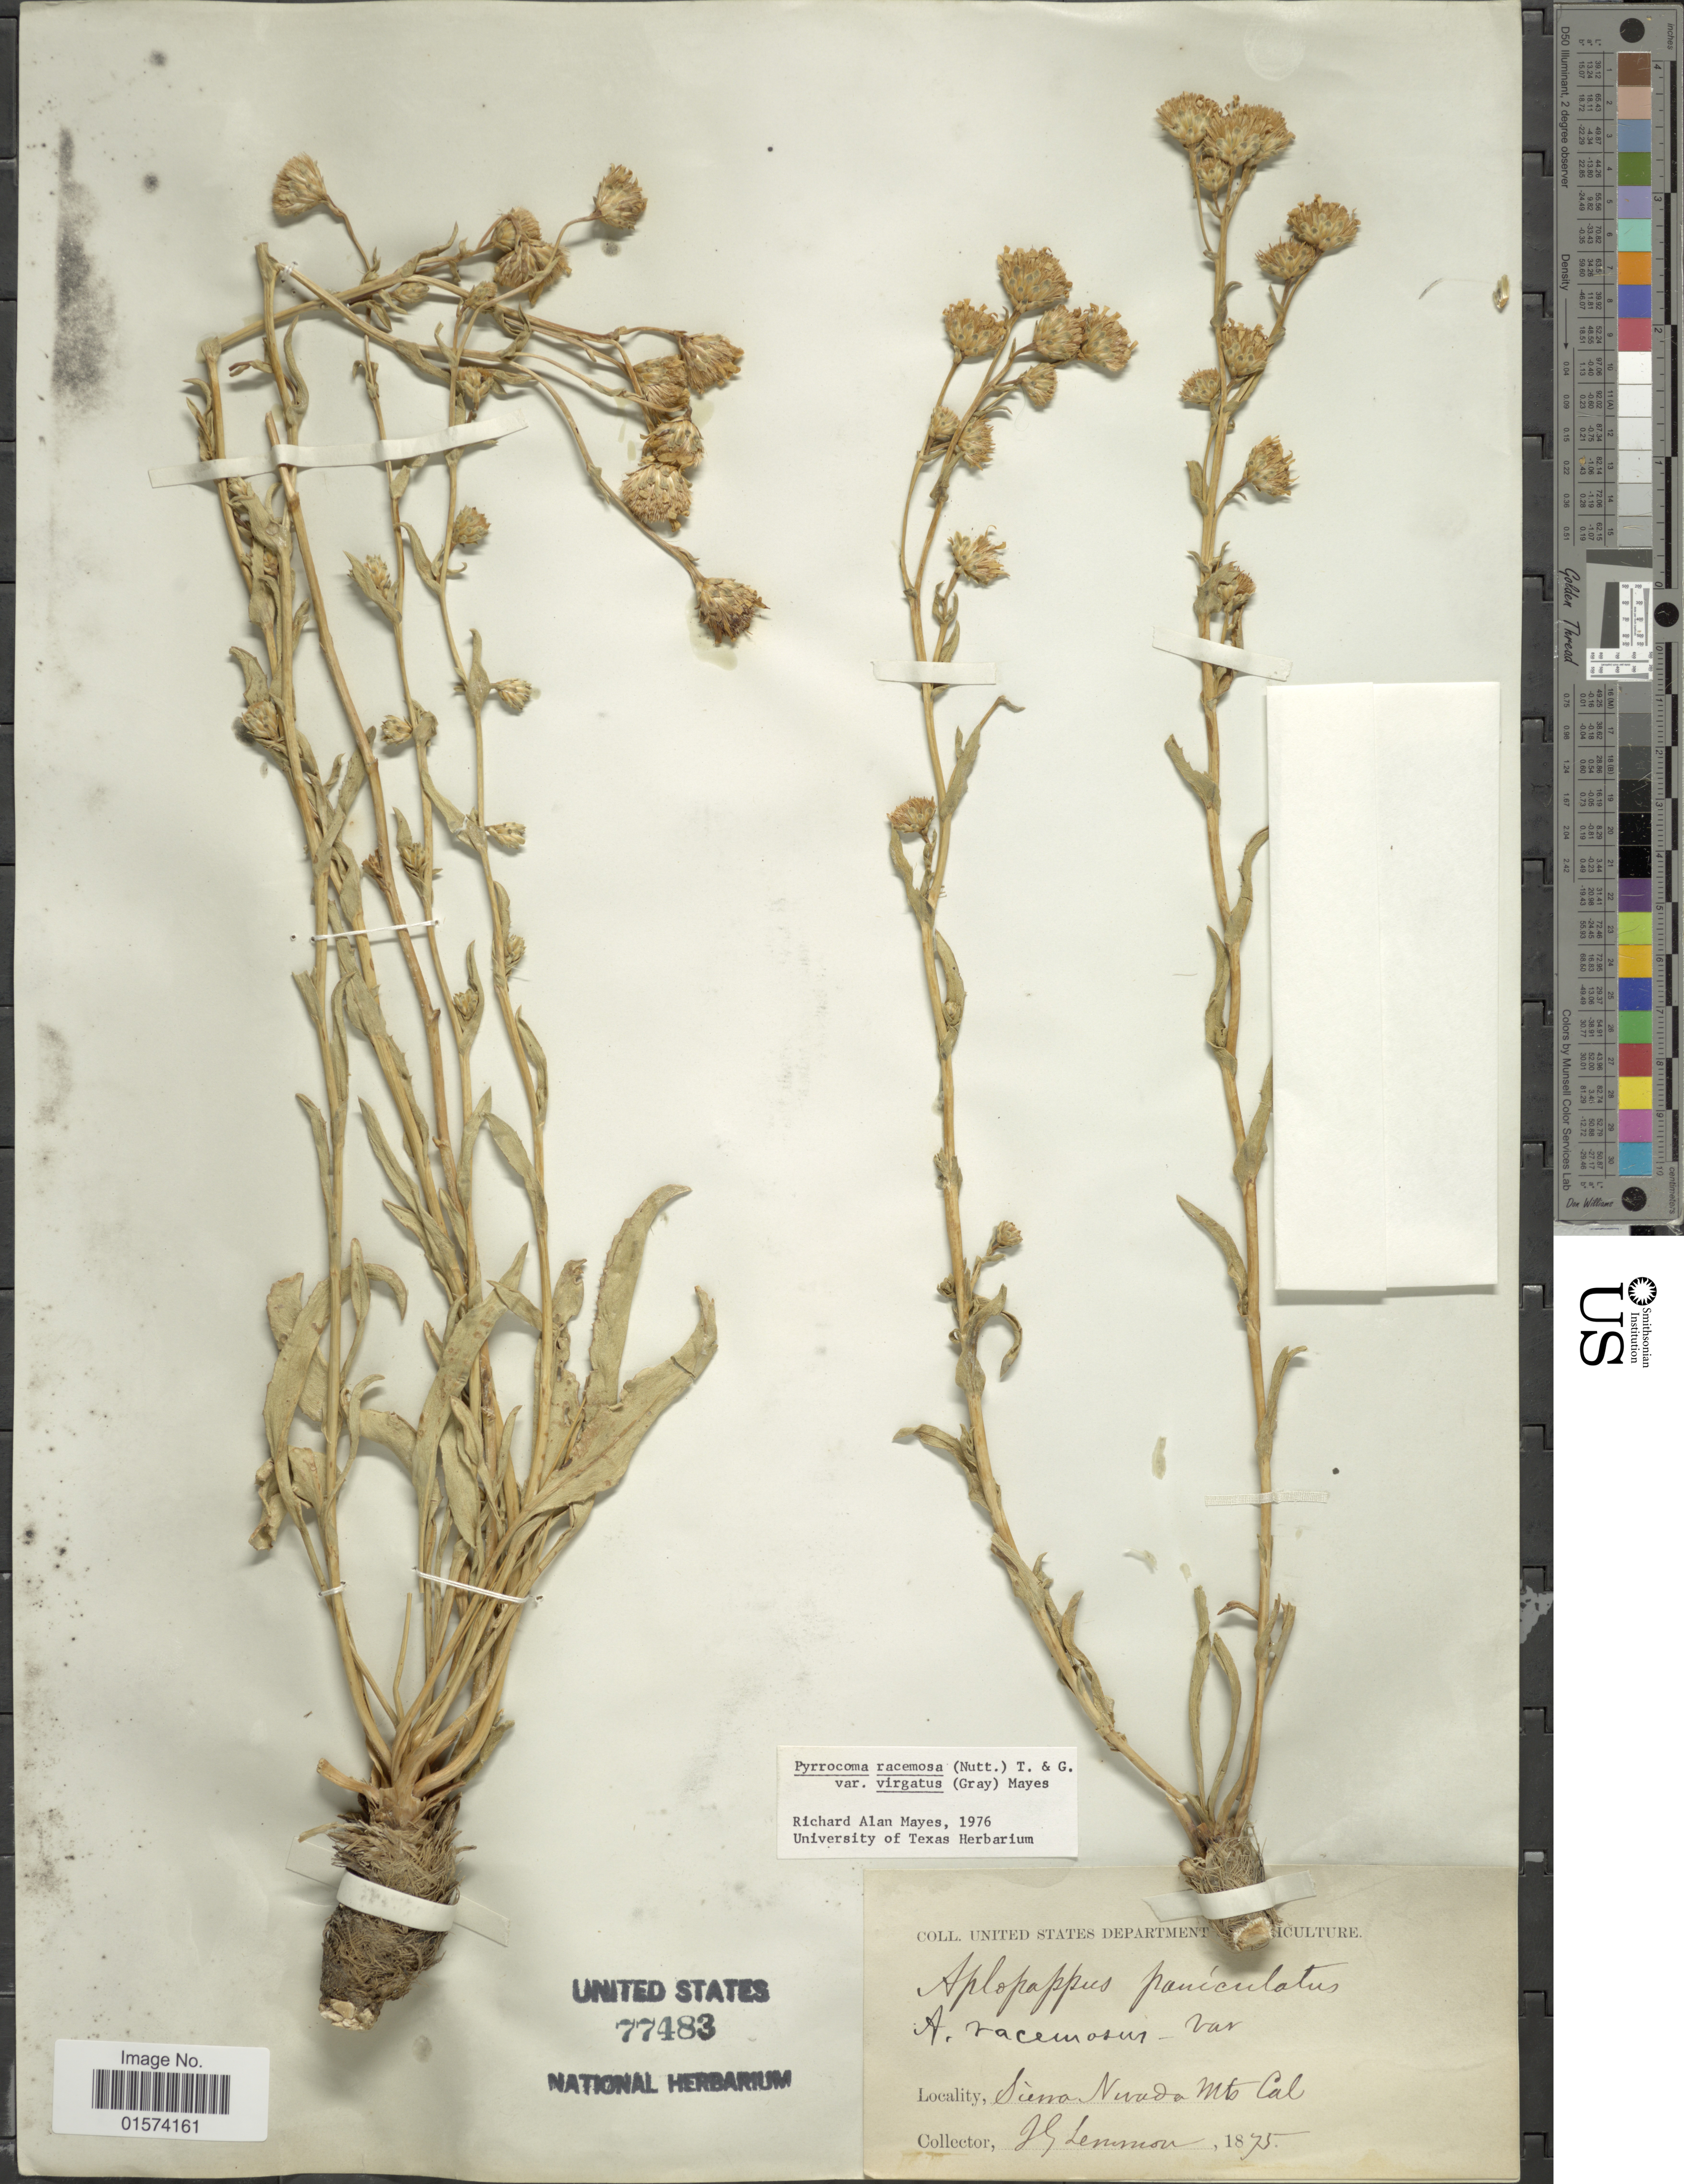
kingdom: Plantae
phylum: Tracheophyta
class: Magnoliopsida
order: Asterales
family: Asteraceae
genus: Pyrrocoma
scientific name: Pyrrocoma racemosa var. virgata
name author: Mayes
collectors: J. Lemmon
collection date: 1875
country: United States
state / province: California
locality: Sierra Nevada Mts.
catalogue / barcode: US 77483